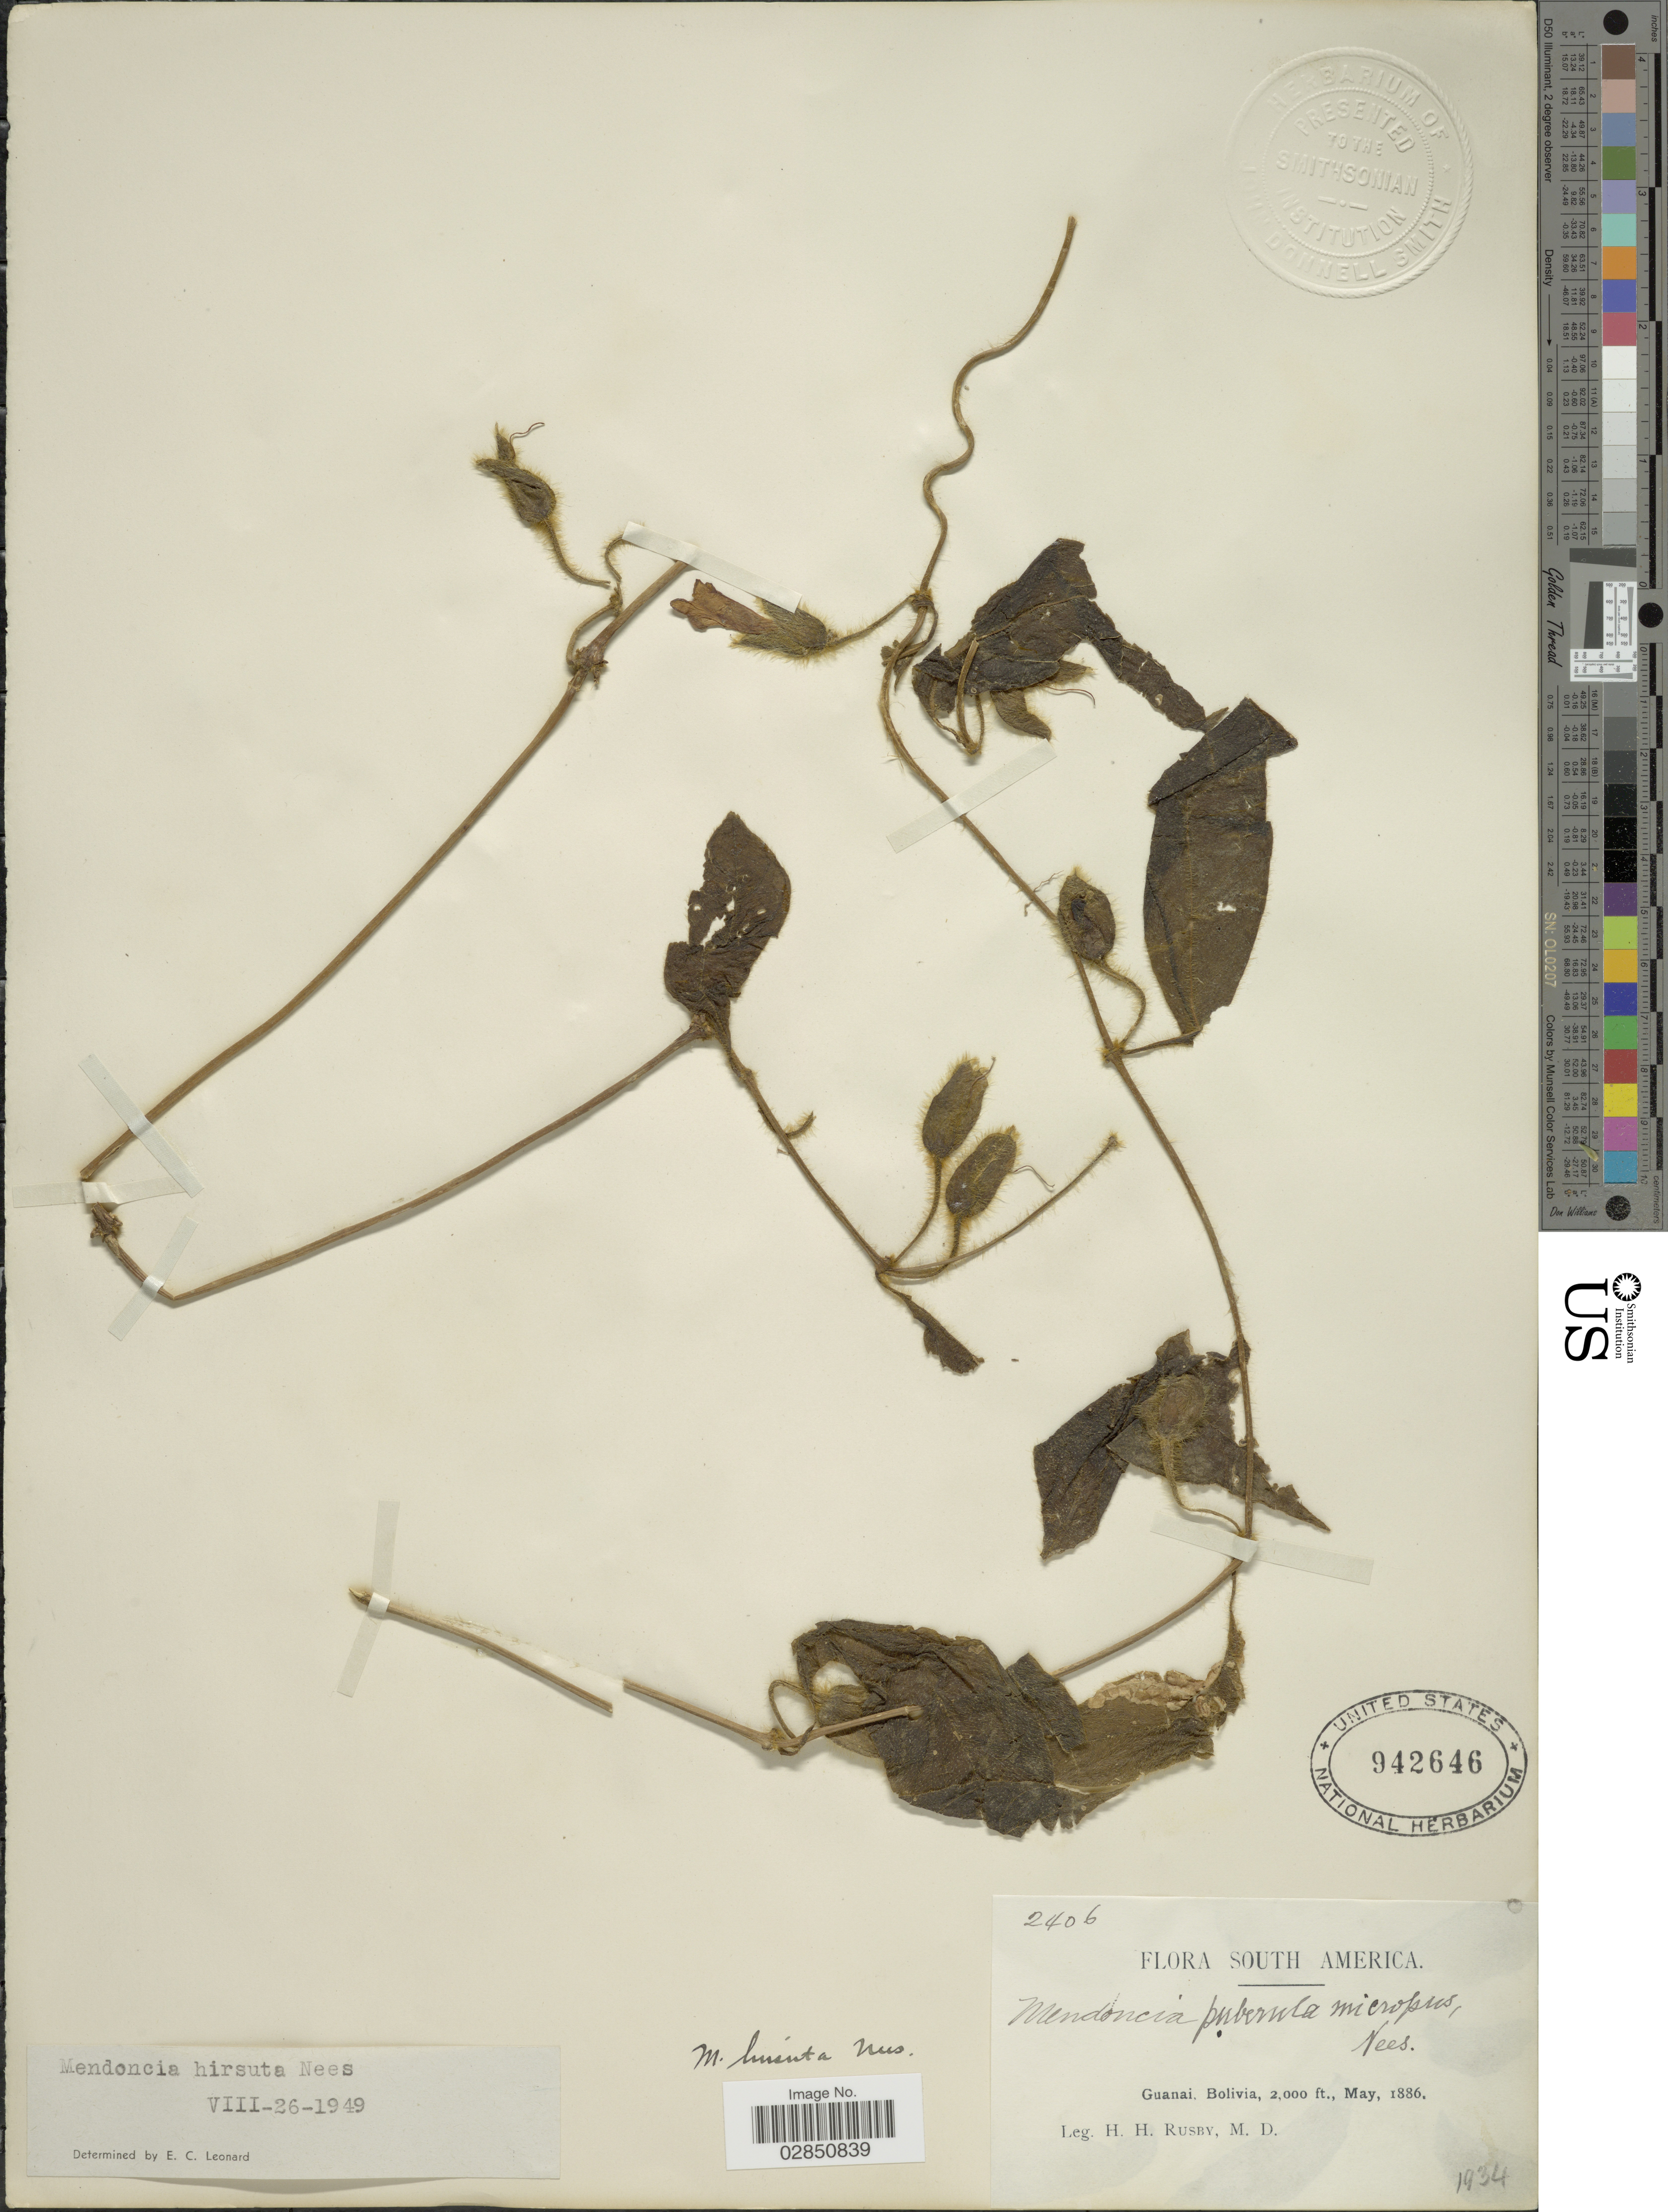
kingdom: Plantae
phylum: Tracheophyta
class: Magnoliopsida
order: Lamiales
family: Acanthaceae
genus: Mendoncia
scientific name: Mendoncia bivalvis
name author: (L. f.) Merr.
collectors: H. H. Rusby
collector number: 2406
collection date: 1886-05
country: Bolivia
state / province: La Páz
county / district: Larecaja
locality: Guanay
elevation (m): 610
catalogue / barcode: US 942646